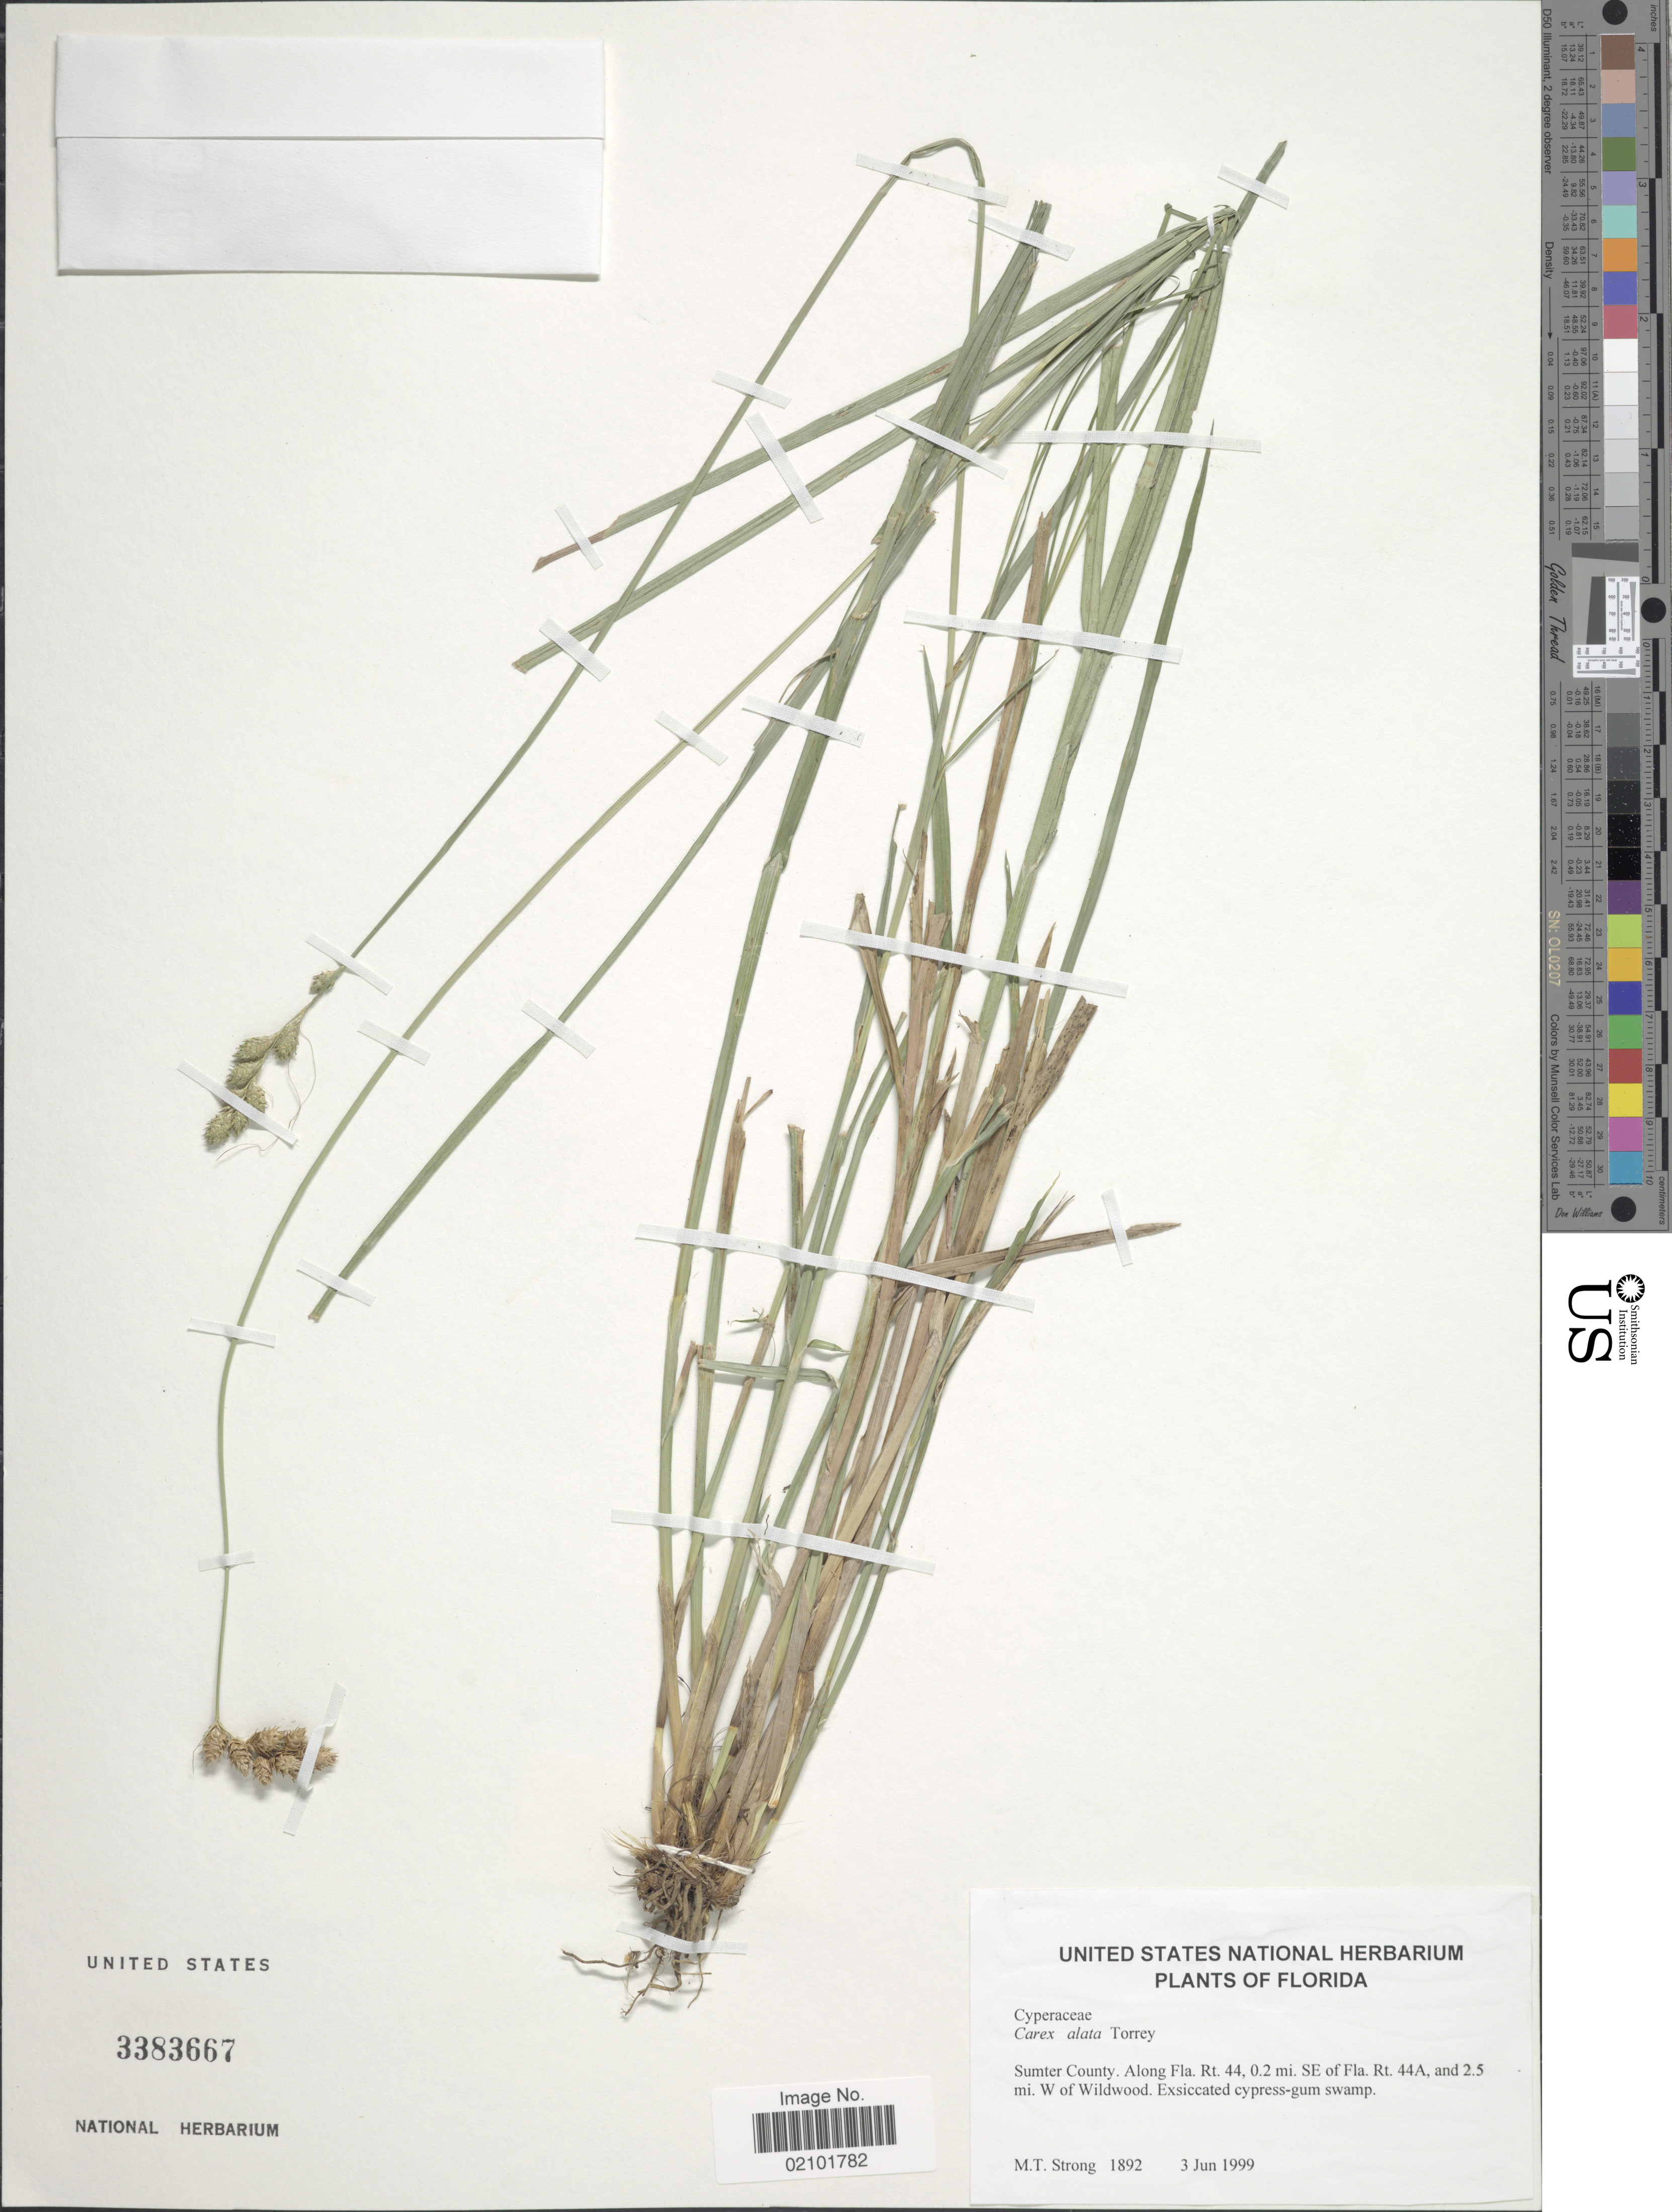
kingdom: Plantae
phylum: Tracheophyta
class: Liliopsida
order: Poales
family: Cyperaceae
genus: Carex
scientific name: Carex alata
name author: Torr.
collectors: M. T. Strong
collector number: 1892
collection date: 1999-06-03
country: United States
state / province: Florida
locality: Sumter County. Along Fla. Rt. 44, 0.2 mi. SE of Fla. Rt. 44A, and 2.5 mi. W of Wildwood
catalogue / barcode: US 3383667